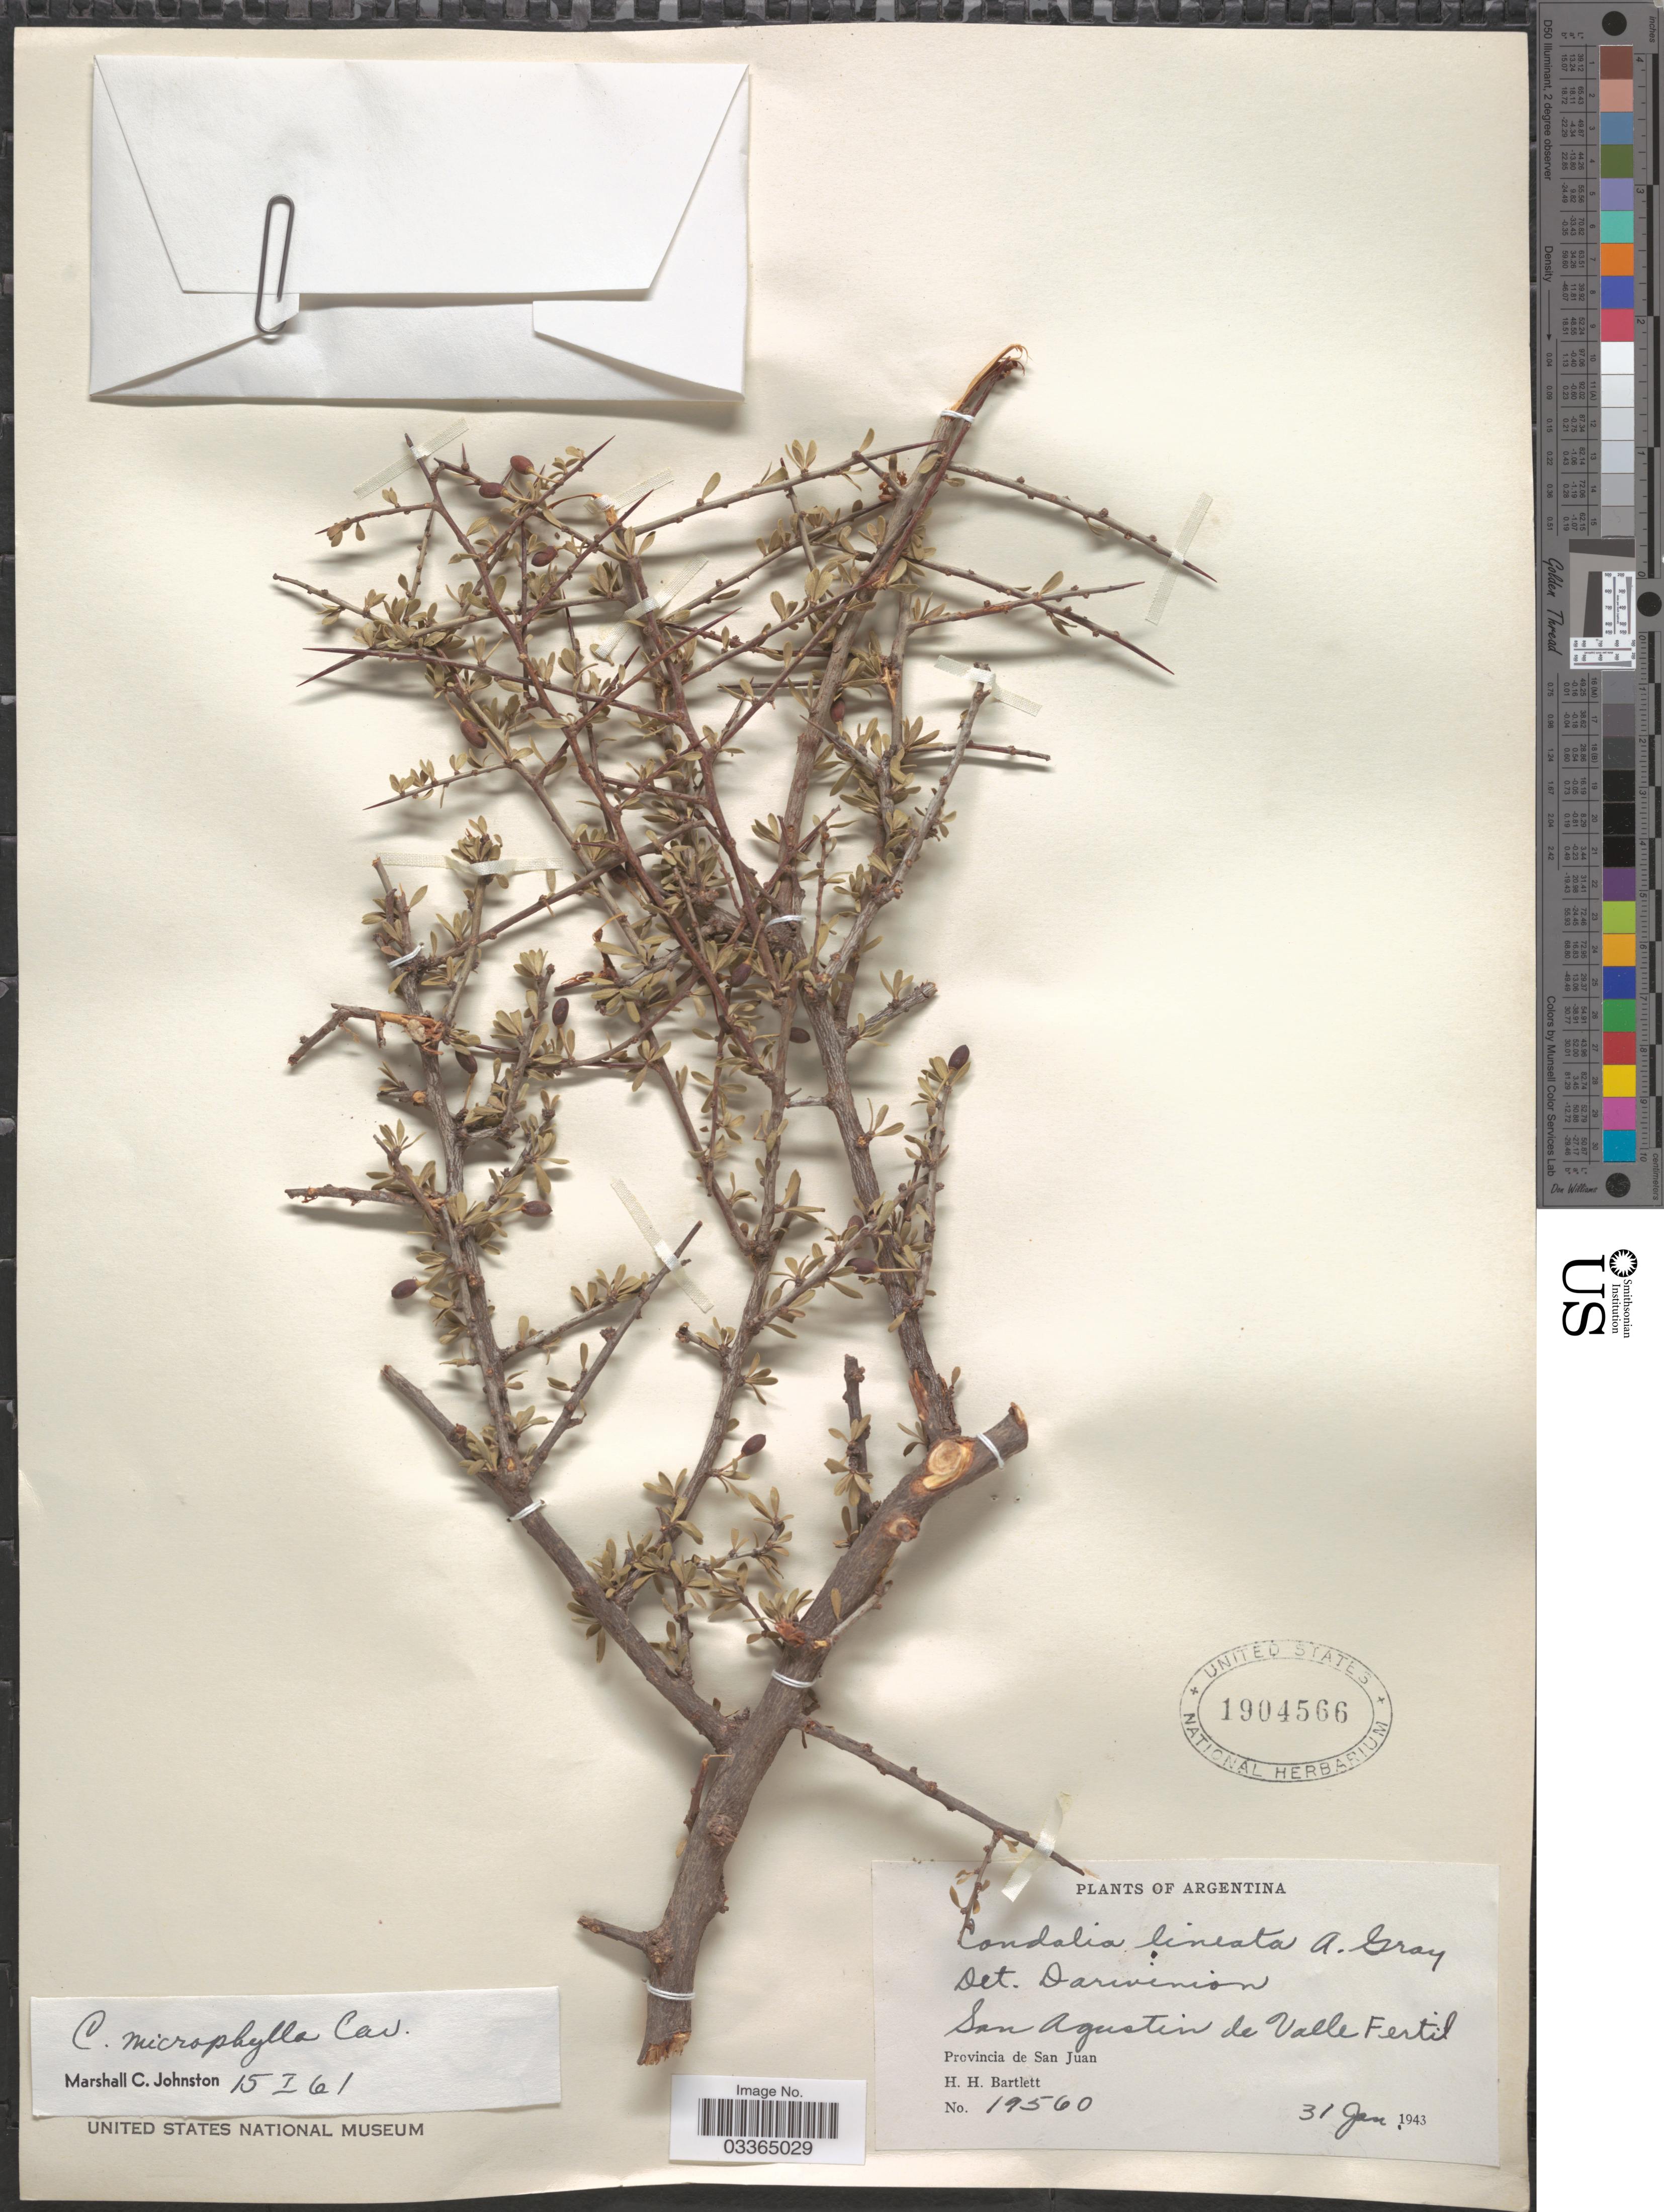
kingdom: Plantae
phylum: Tracheophyta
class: Magnoliopsida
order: Rosales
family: Rhamnaceae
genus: Condalia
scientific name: Condalia microphylla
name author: Cav.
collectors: H. H. Bartlett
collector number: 19560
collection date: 1943-01-31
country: Argentina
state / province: San Juan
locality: San Agustin de Valle Fertil.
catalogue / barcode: US 1904566